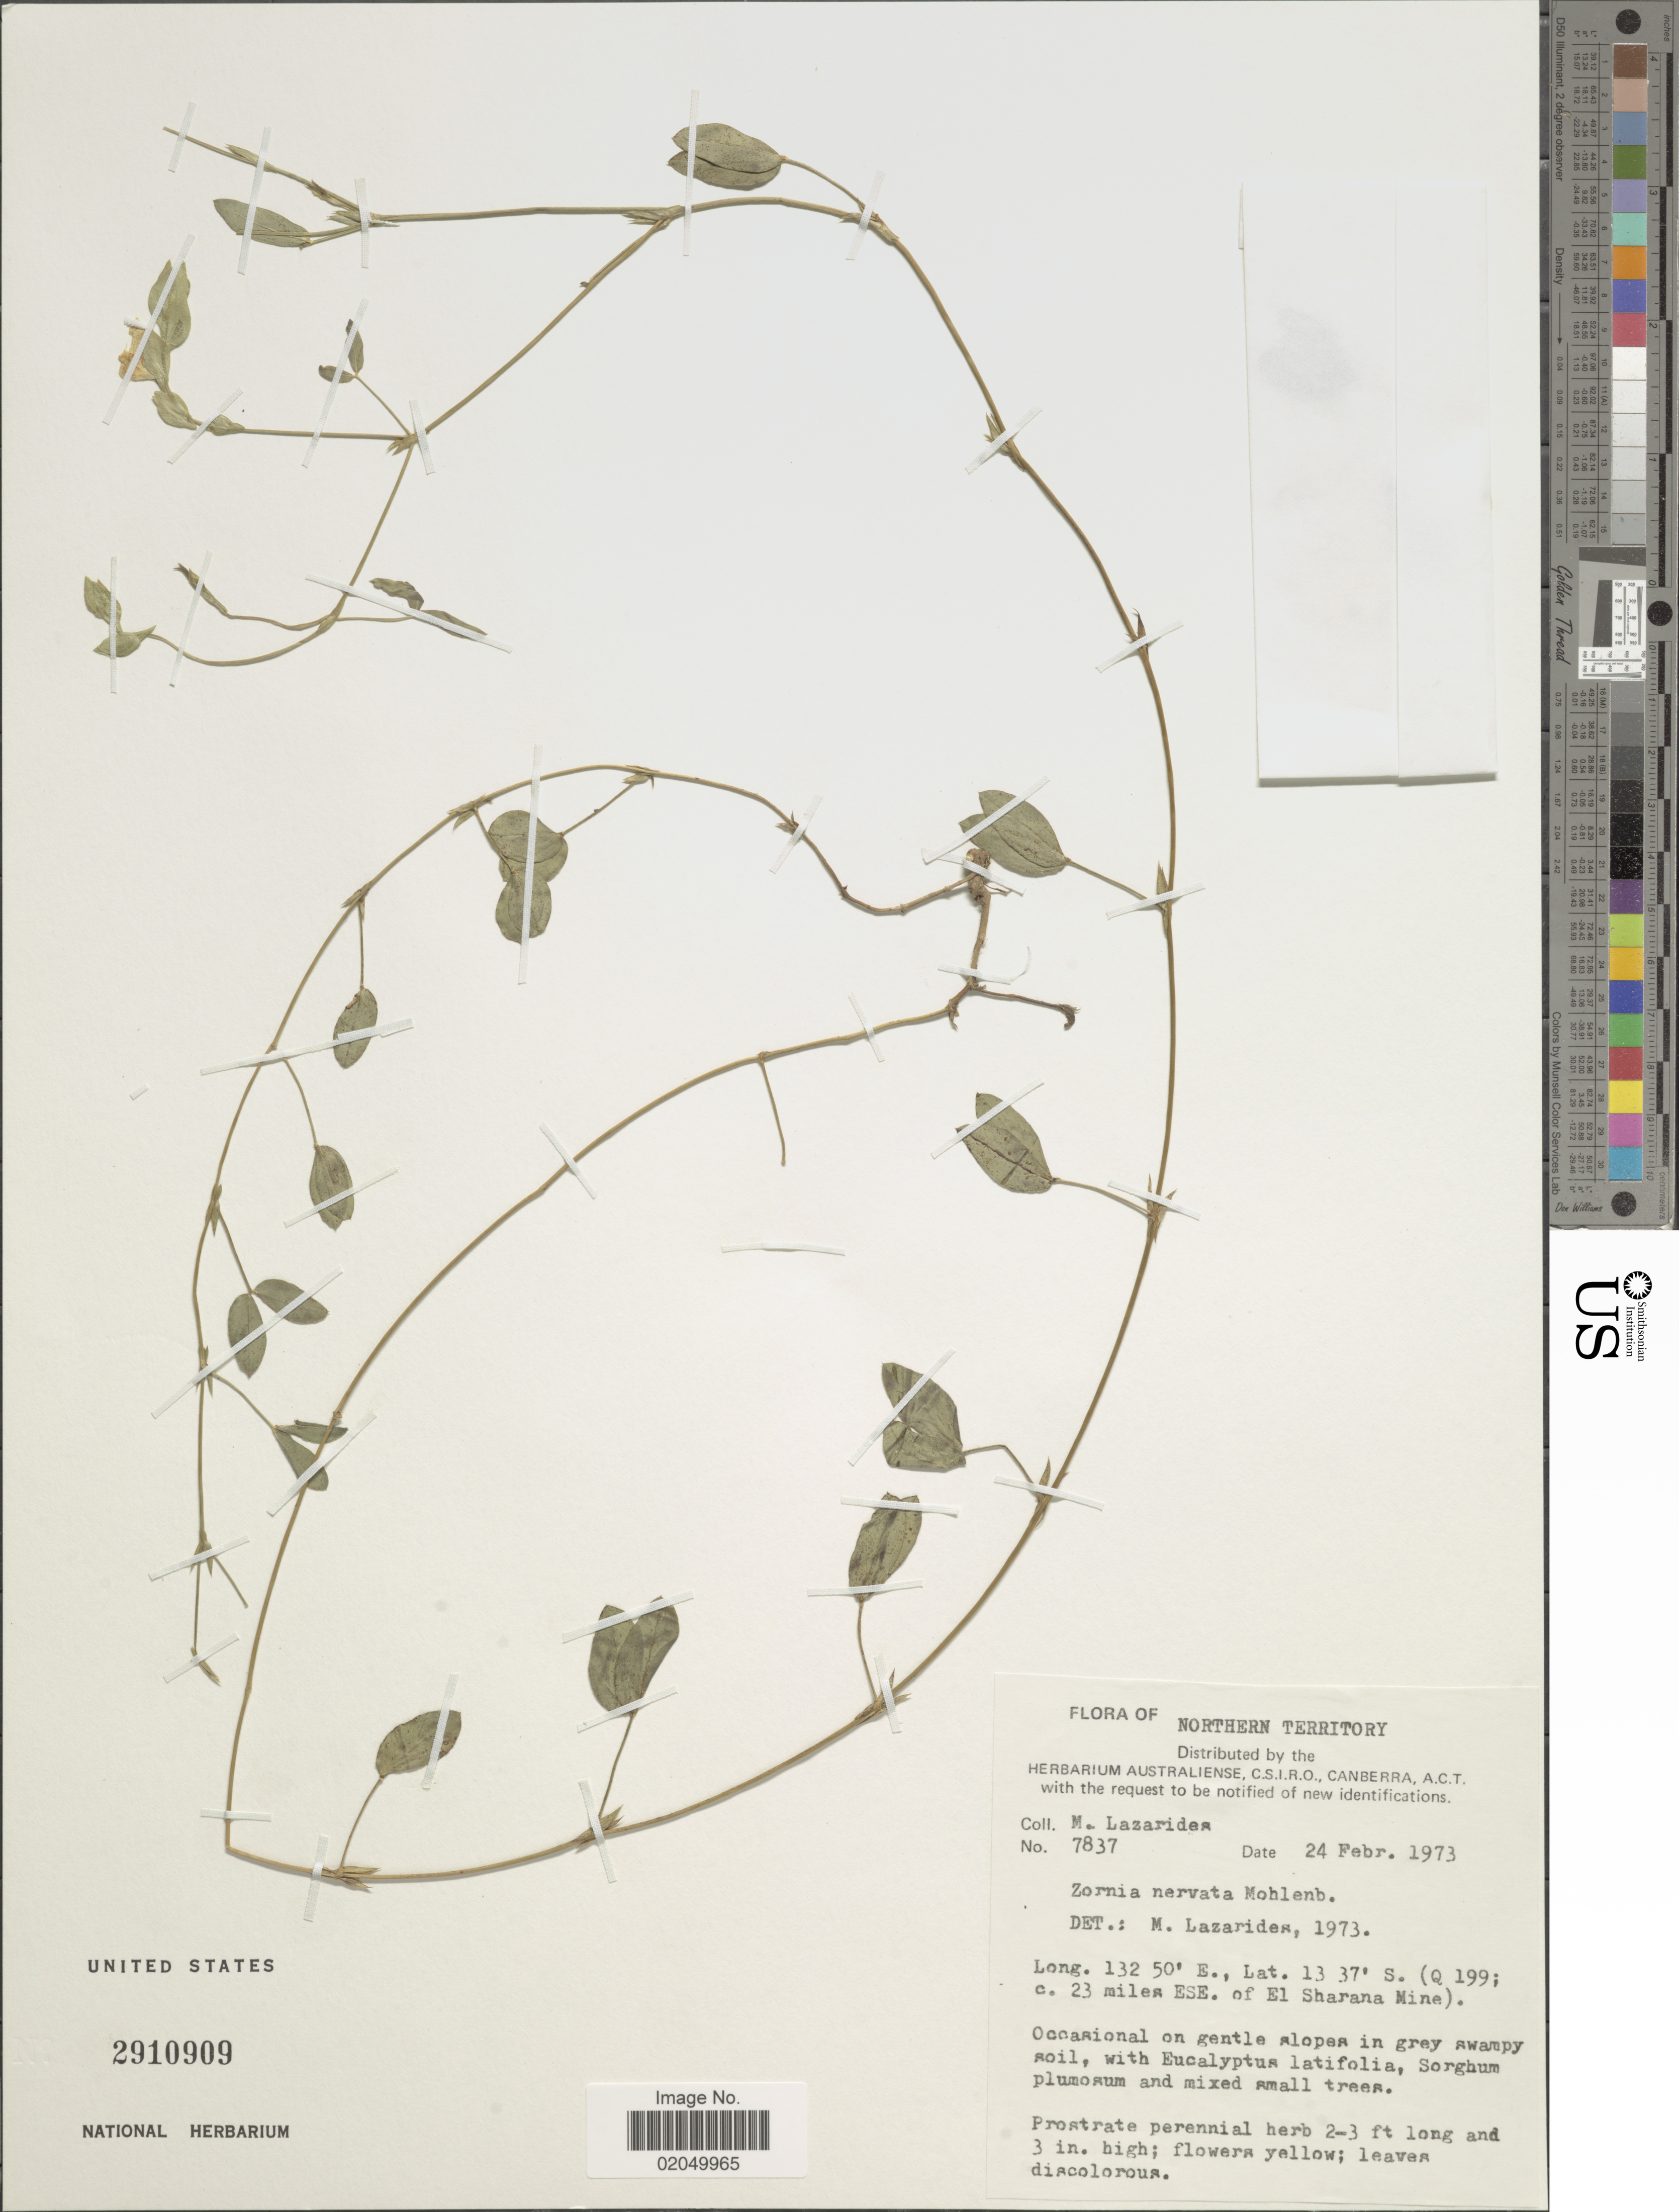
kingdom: Plantae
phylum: Tracheophyta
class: Magnoliopsida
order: Fabales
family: Fabaceae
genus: Zornia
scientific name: Zornia nervata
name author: Mohlenbr.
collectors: M. Lazarides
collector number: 7837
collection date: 1973-02-24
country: Australia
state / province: Northern Territory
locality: C. 3 miles ESE. of El Sharana Mine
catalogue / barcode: US 2910909